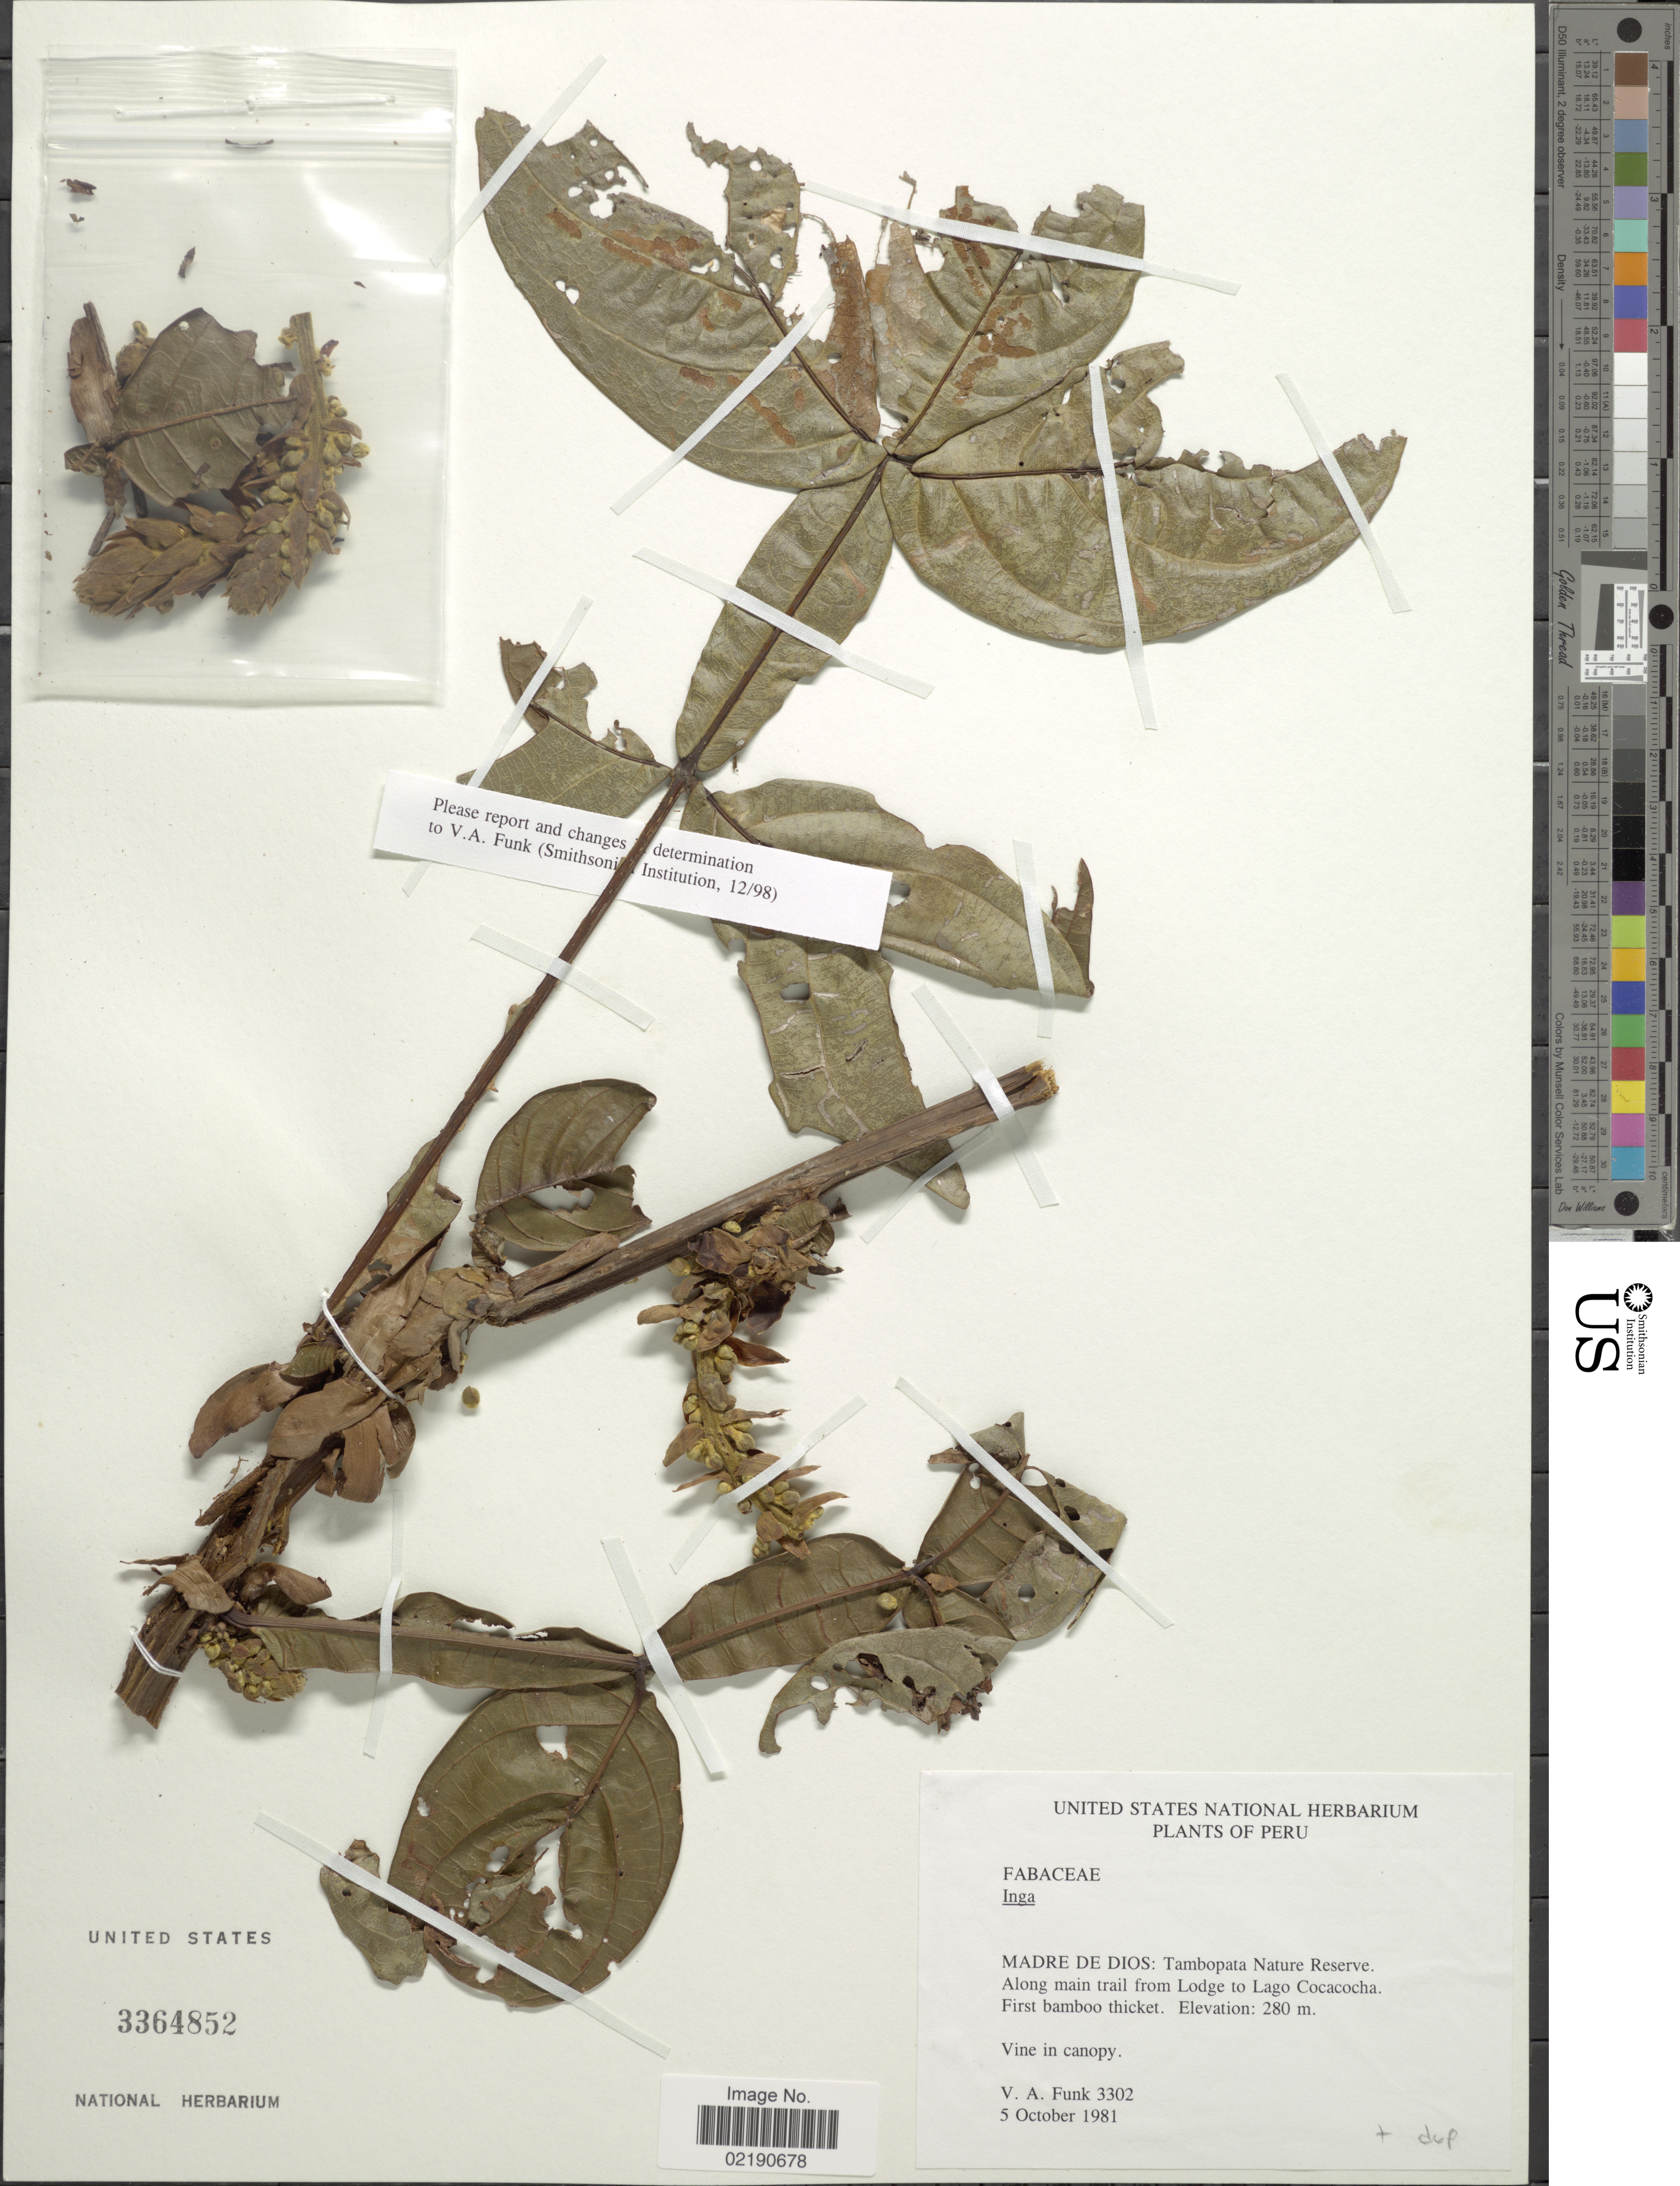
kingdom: Plantae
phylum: Tracheophyta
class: Magnoliopsida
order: Fabales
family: Fabaceae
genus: Inga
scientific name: Inga sp.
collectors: V. Funk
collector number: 3302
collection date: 1981-10-05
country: Peru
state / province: Madre de Dios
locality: Tambopata Nature Reserve, along main trail from Lodge to Lago Cacacocha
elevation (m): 280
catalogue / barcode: US 3364852